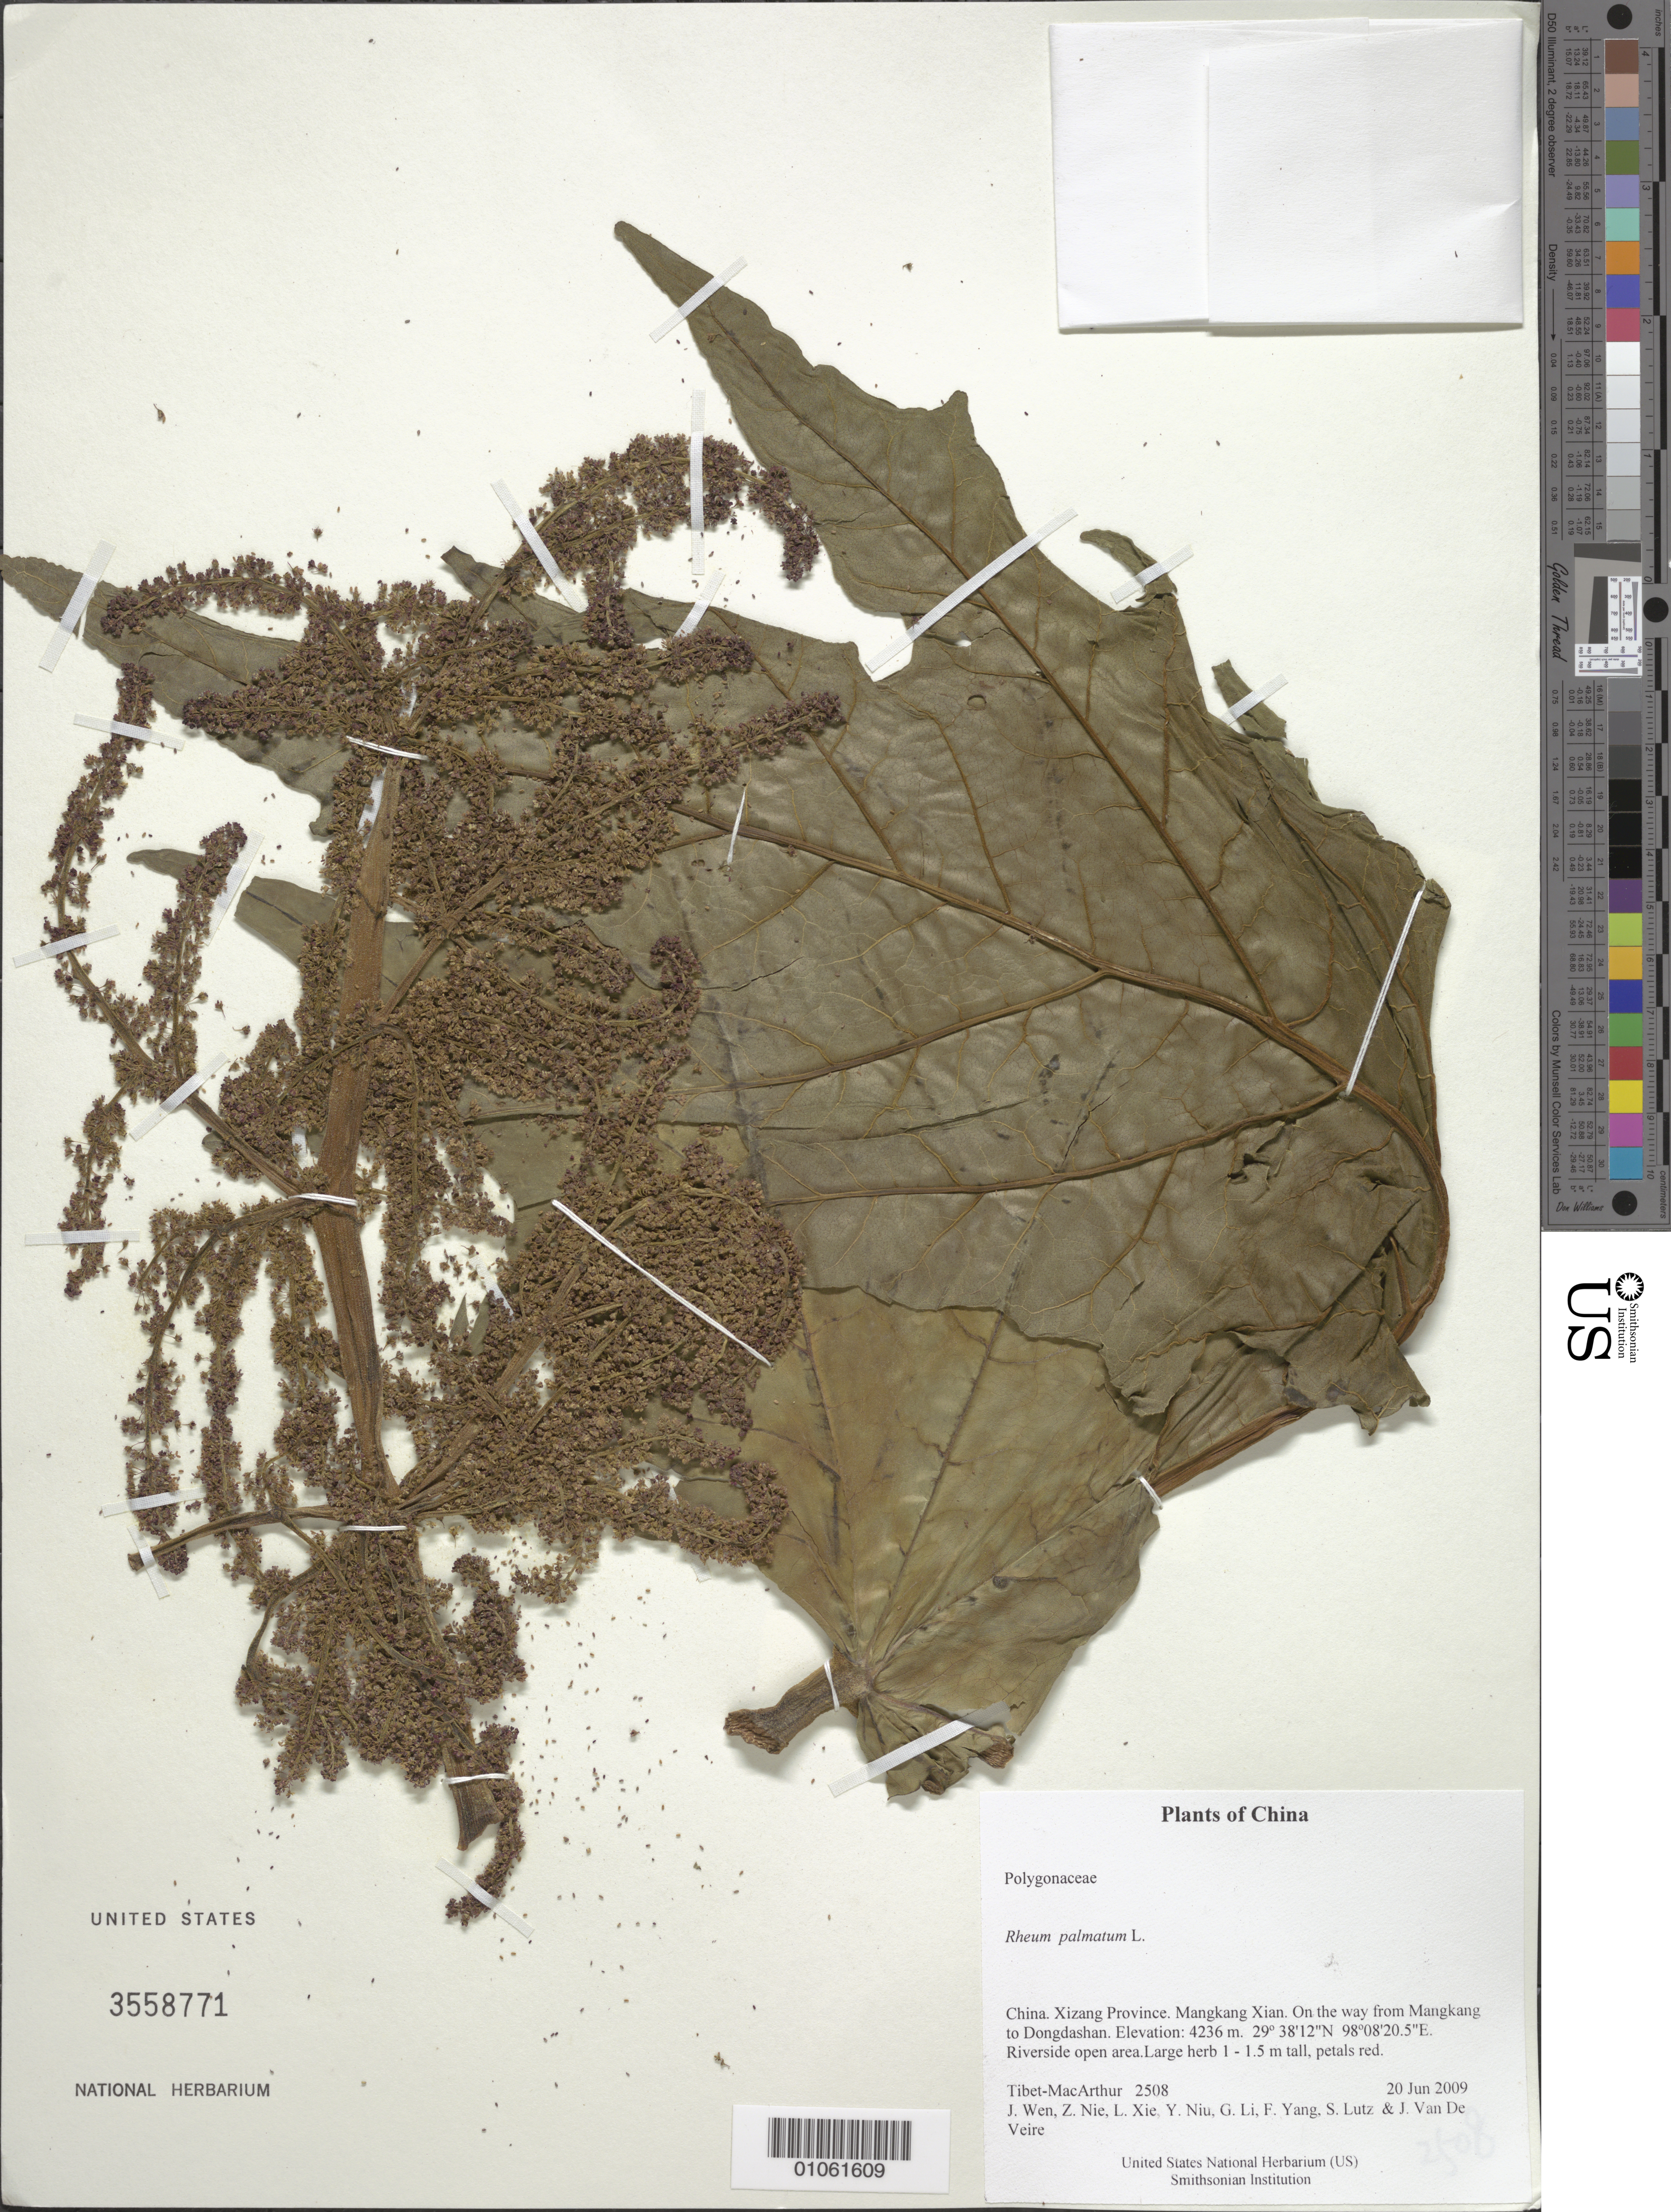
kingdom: Plantae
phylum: Tracheophyta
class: Magnoliopsida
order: Caryophyllales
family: Polygonaceae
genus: Rheum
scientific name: Rheum palmatum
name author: L.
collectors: Tibet-MacArthur, J. Wen, Z. Nie, L. Xie, Y. Niu, G. Li, F. Yang, S. Lutz & J. Van De Veire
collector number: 2508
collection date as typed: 20 Jun 2009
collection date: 2009-06-20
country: China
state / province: Xizang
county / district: Mangkang Xian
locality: On the way from Mangkang to Dongdashan.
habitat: Riverside open area.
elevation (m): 4236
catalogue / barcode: US 3558771